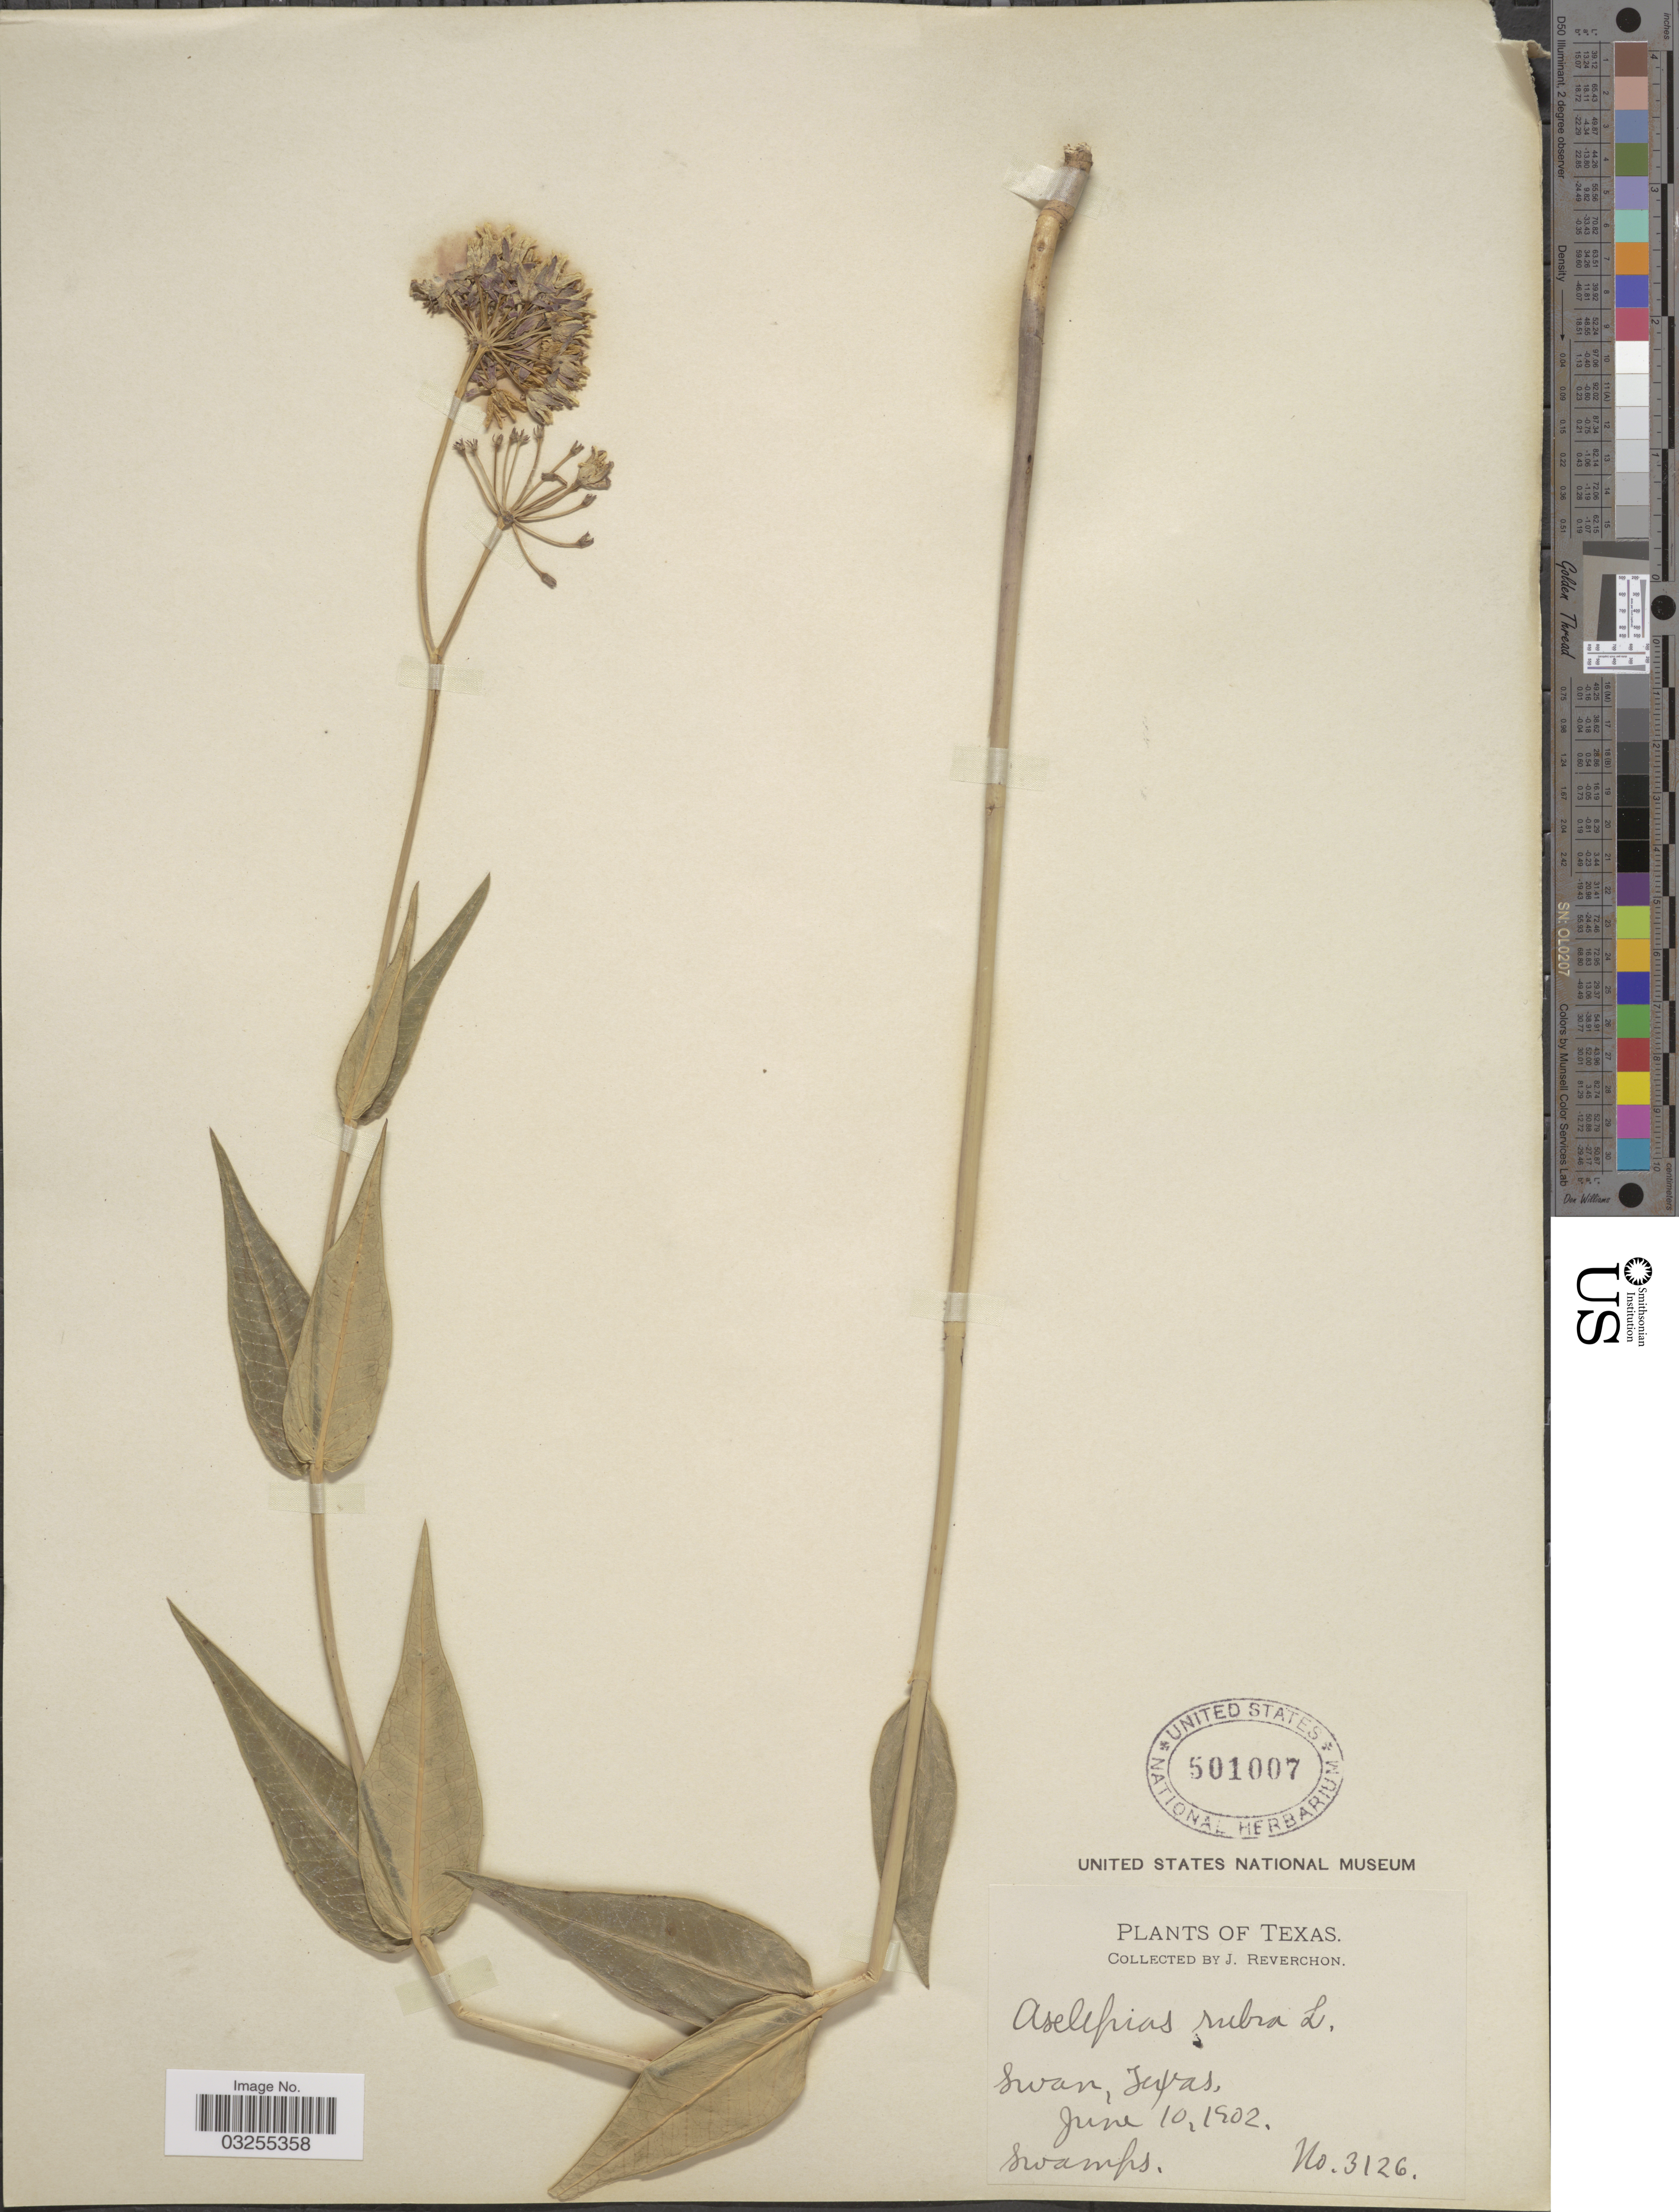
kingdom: Plantae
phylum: Tracheophyta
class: Magnoliopsida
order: Gentianales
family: Apocynaceae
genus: Asclepias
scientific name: Asclepias rubra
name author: L.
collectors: J. Reverchon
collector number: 3126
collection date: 1902-06-10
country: United States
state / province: Texas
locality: Swan.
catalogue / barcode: US 501007